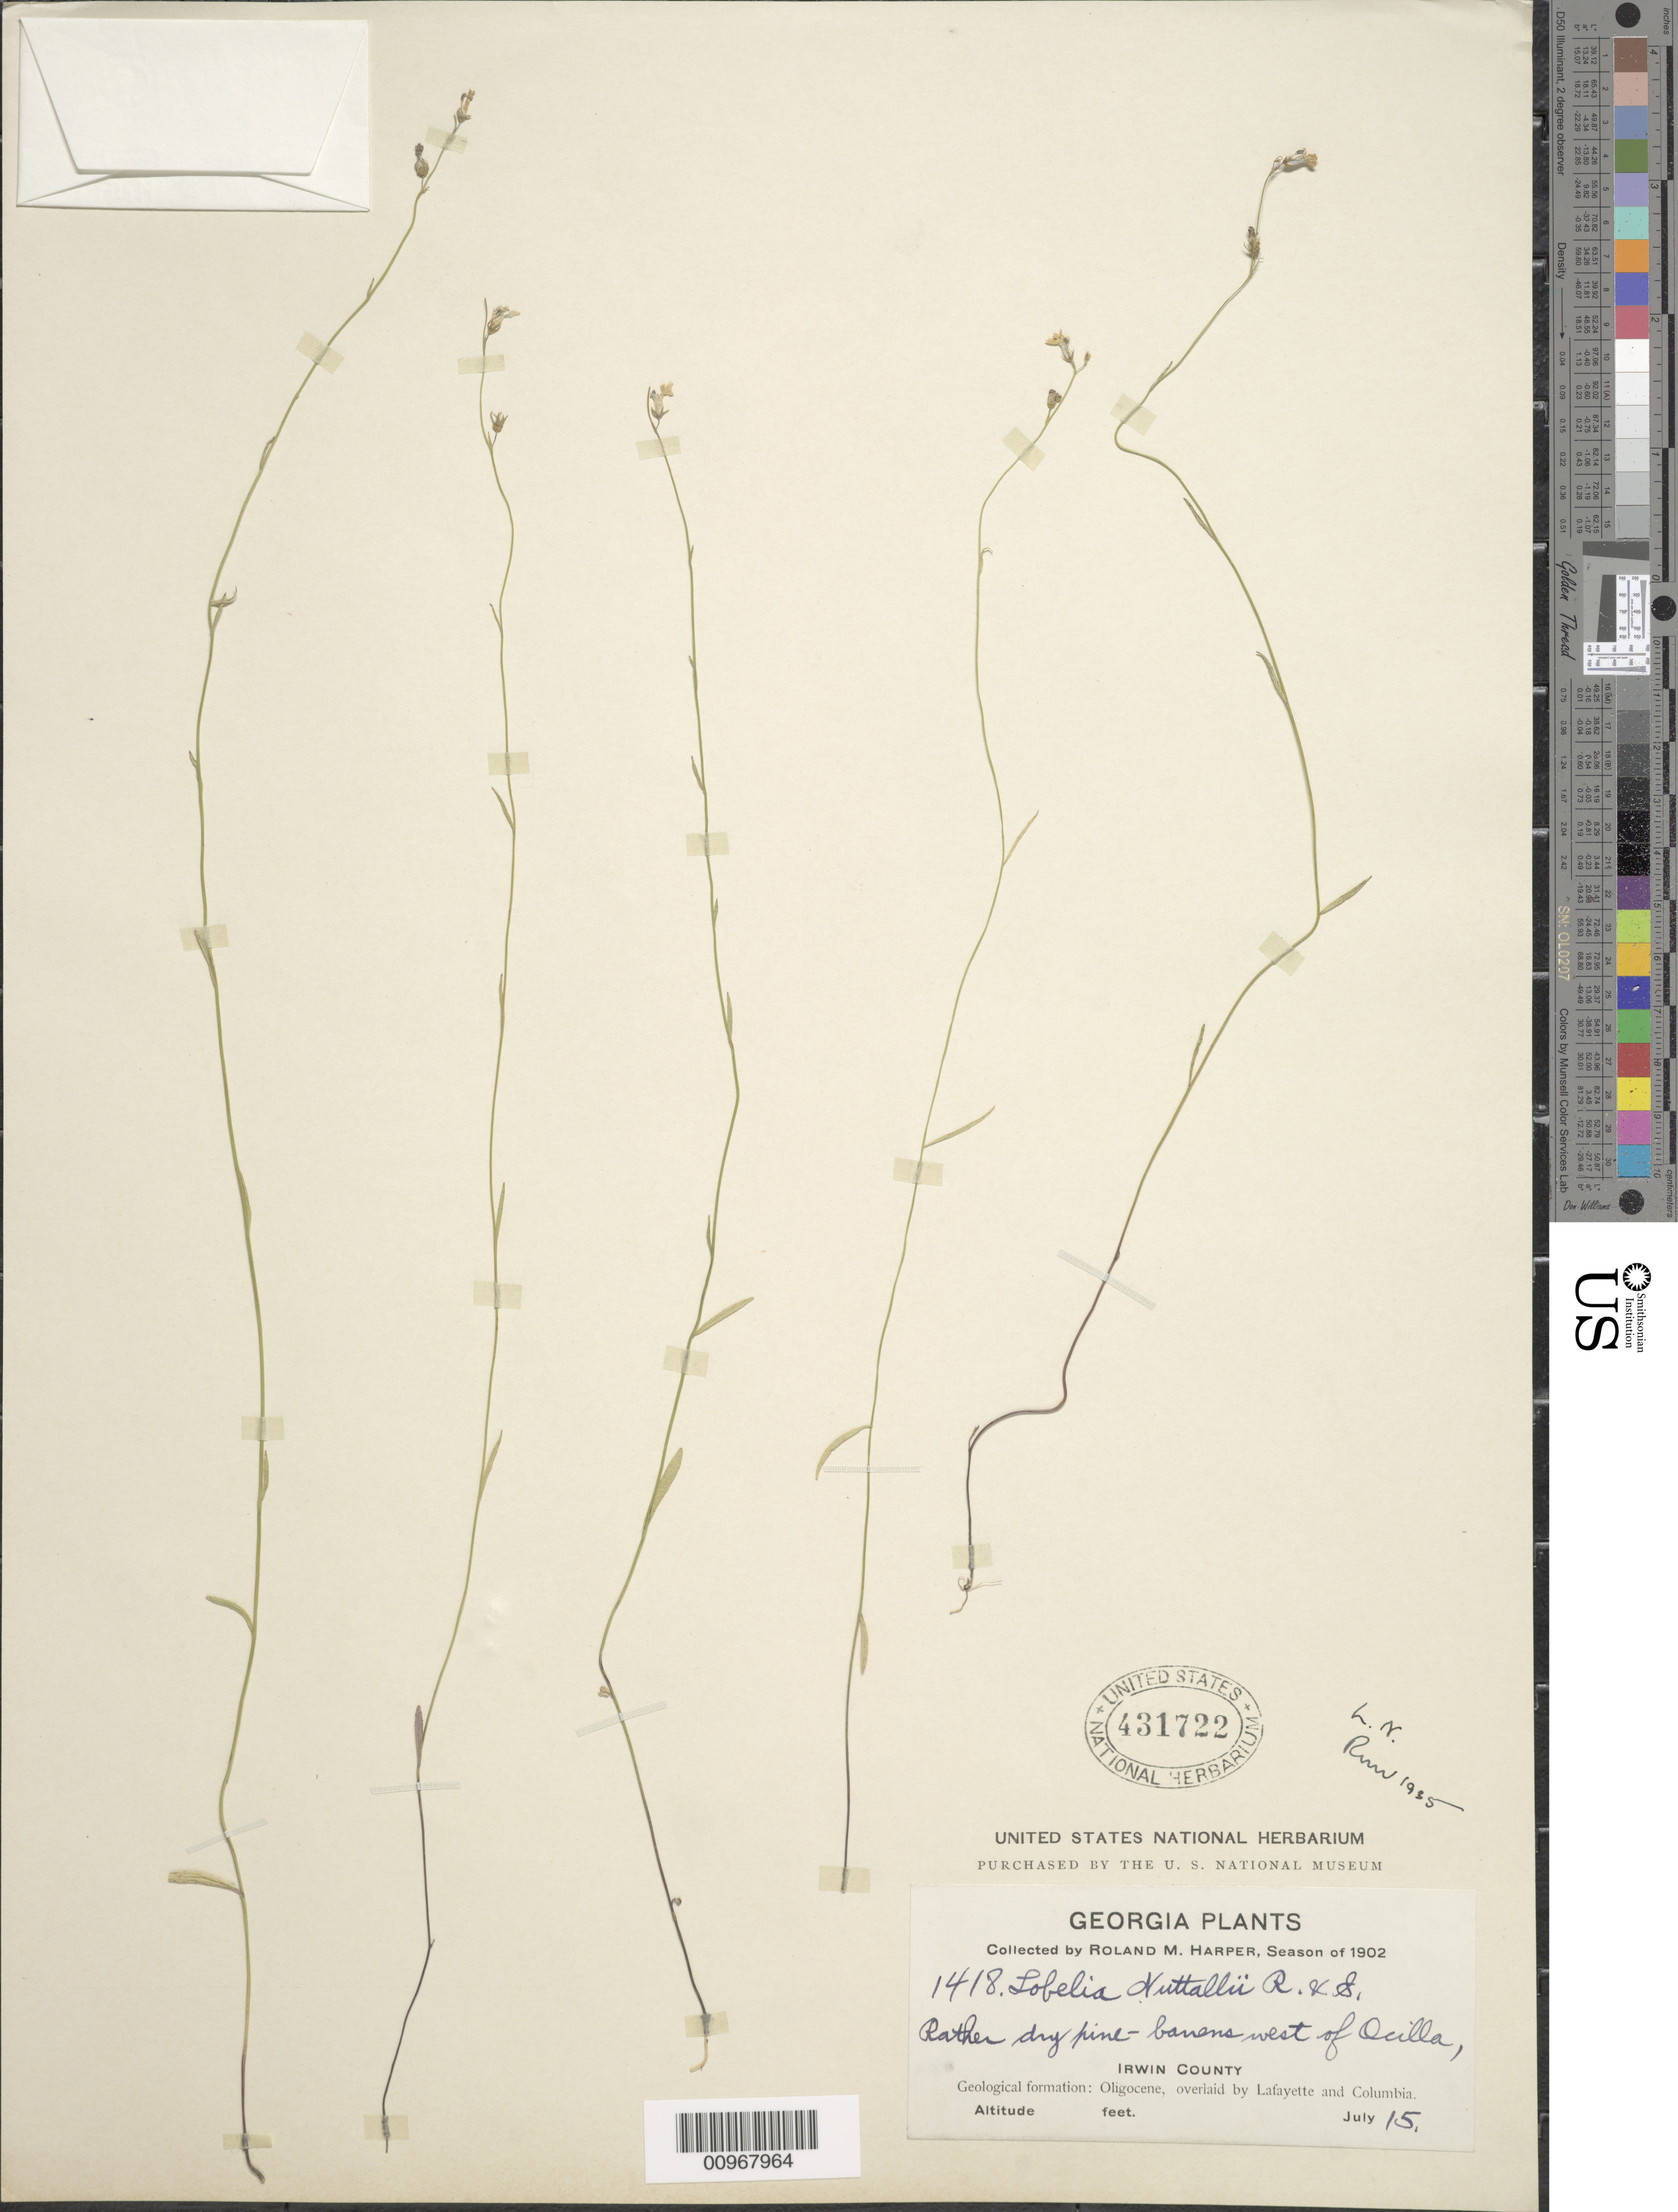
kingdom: Plantae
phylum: Tracheophyta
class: Magnoliopsida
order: Asterales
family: Campanulaceae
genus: Lobelia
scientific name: Lobelia nuttallii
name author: Schult.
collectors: R. M. Harper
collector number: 1418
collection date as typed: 15 Jul 1902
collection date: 1902-07-15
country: United States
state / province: Georgia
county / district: Irwin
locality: West of Ocilla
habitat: rather dry pine barrens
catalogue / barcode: US 431722